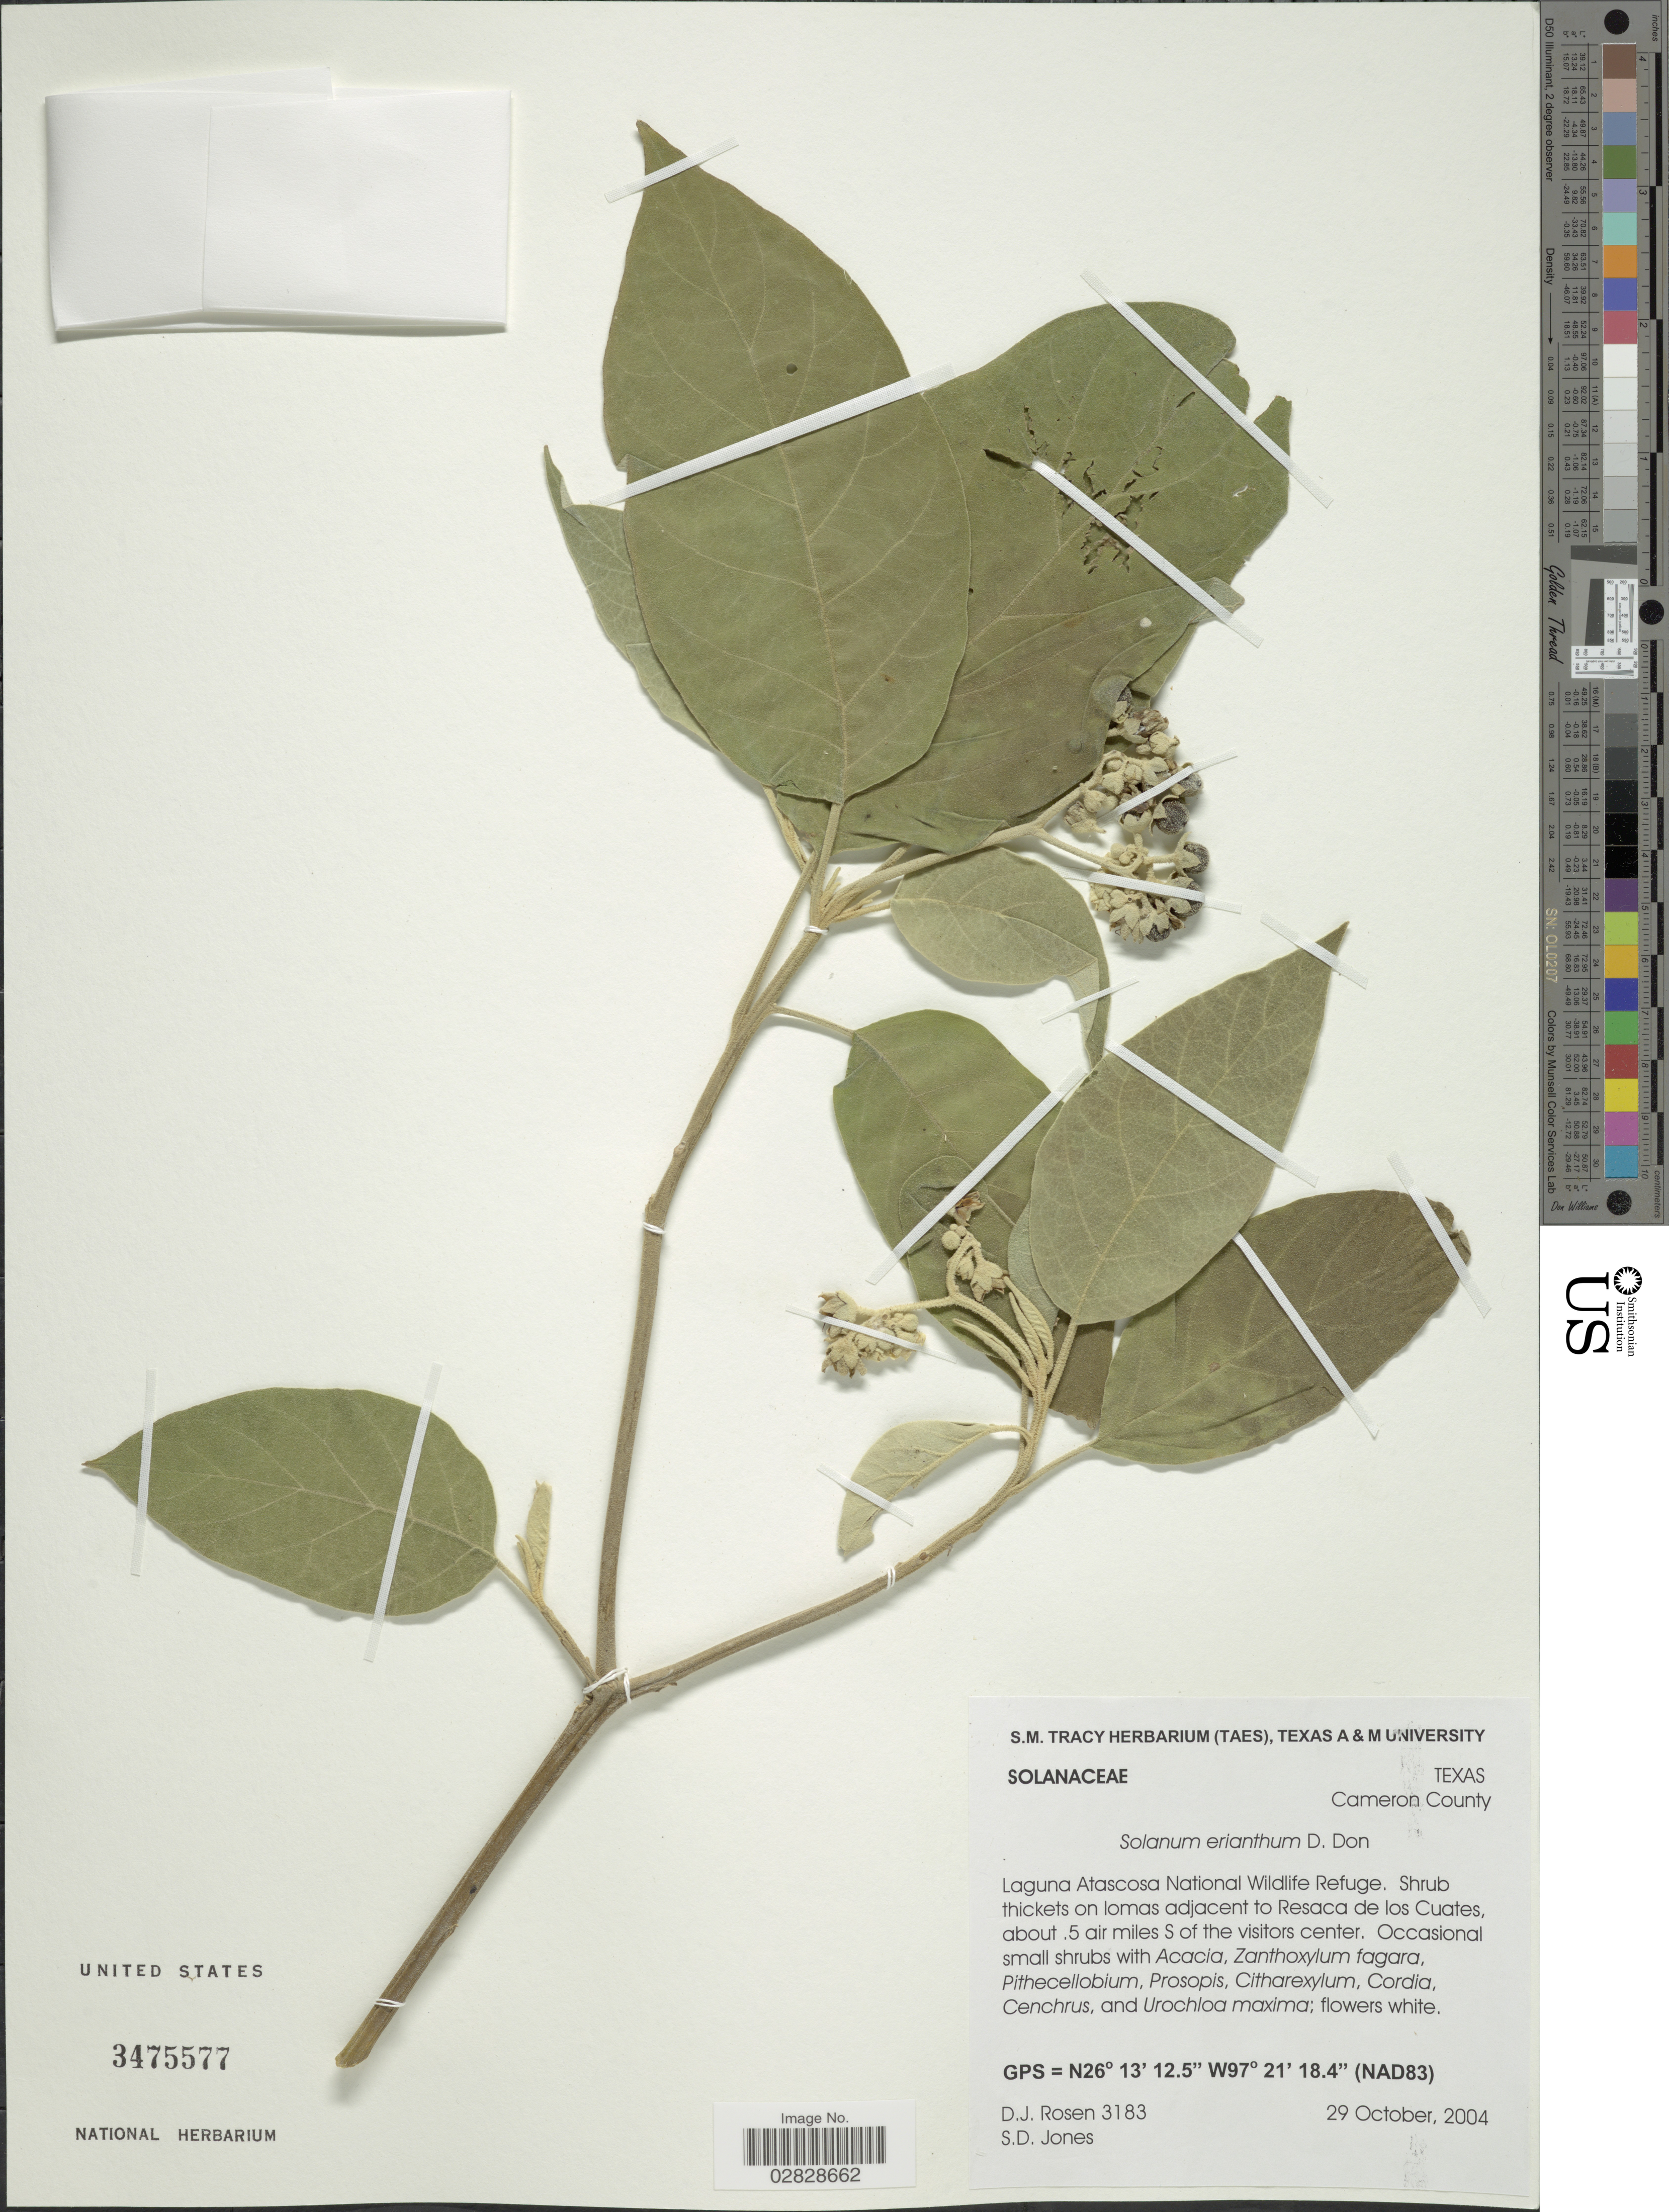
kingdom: Plantae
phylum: Tracheophyta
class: Magnoliopsida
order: Solanales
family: Solanaceae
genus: Solanum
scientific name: Solanum erianthum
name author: D. Don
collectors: D. J. Rosen & S. D. Jones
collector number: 3183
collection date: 2004-10-29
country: United States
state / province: Texas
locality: Cameron County. Laguna Atascosa National Wildlife Refuge. Shrub thickets on lomas adjacent to Resaca de los Cuates, about .5 air miles S of the visitors center.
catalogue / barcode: US 3475577